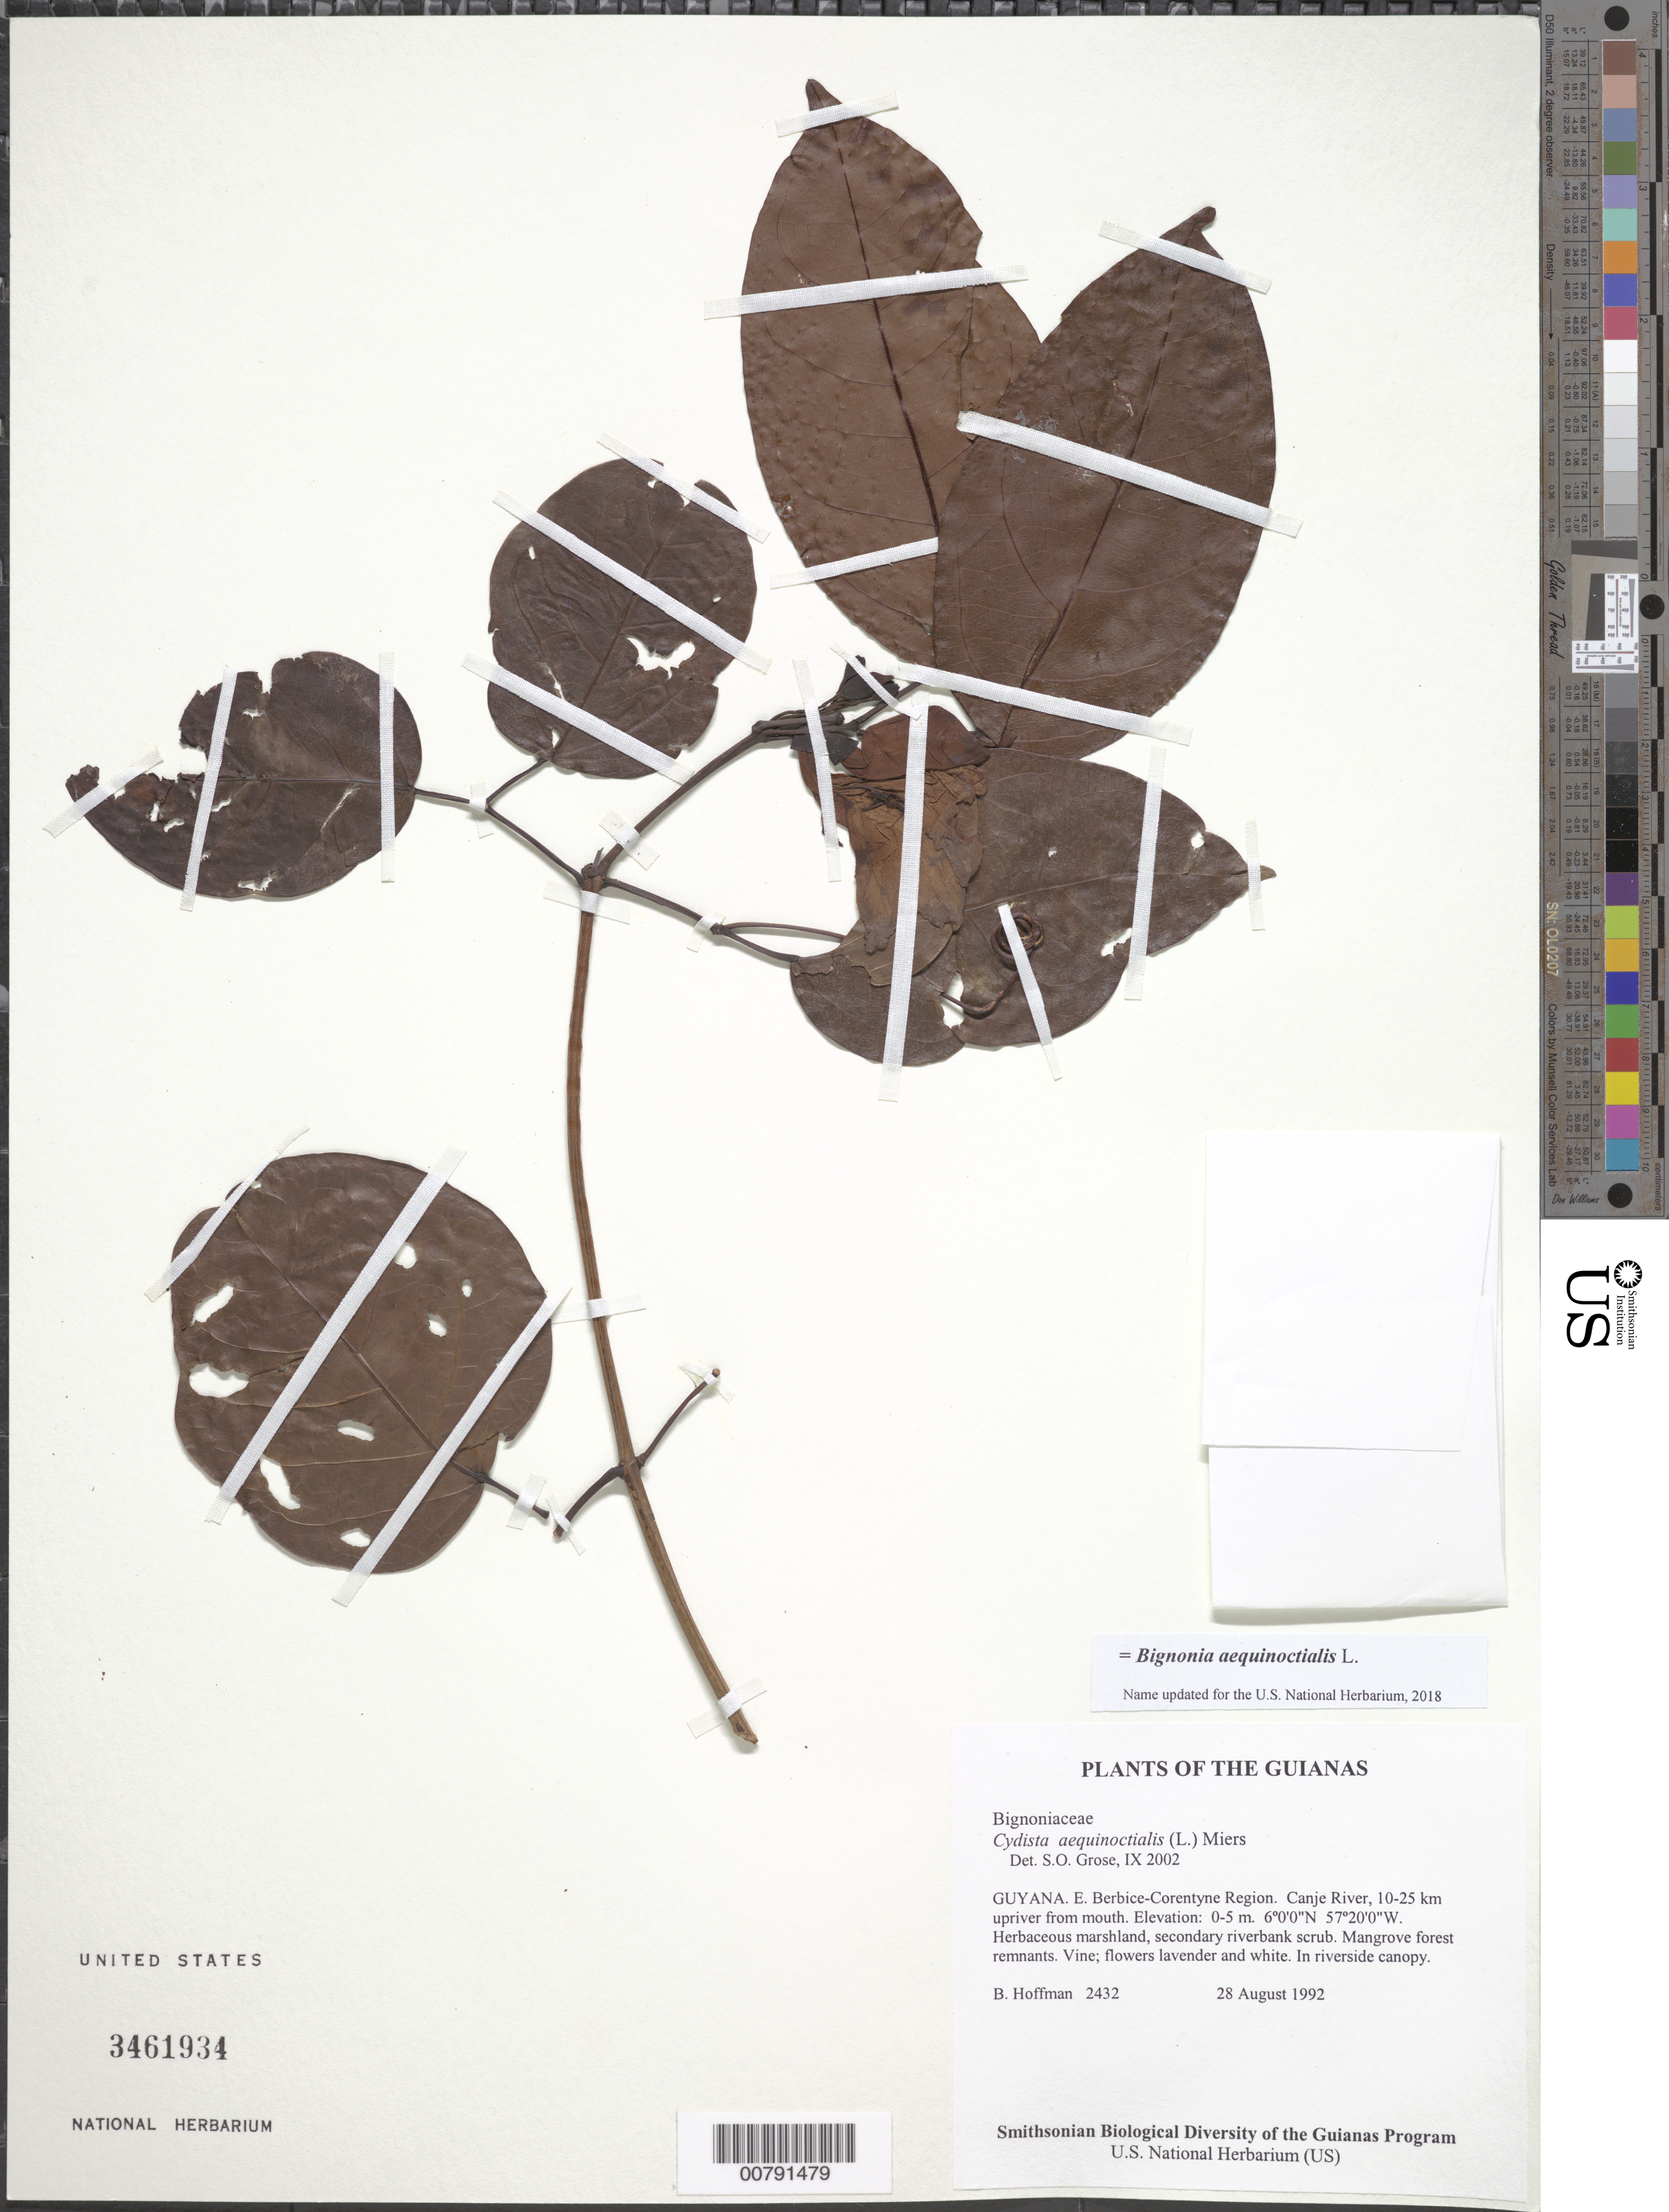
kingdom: Plantae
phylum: Tracheophyta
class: Magnoliopsida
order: Lamiales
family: Bignoniaceae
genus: Bignonia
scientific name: Bignonia aequinoctialis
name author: L.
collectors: B. Hoffman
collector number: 2432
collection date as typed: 28 August 1992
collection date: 1992-08-28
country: Guyana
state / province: E. Berbice-Corentyne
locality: Canje River, 10-25 km upriver from mouth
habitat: Herbaceous marshland, secondary riverbank scrub. Mangrove forest remnants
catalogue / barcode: US 3461934